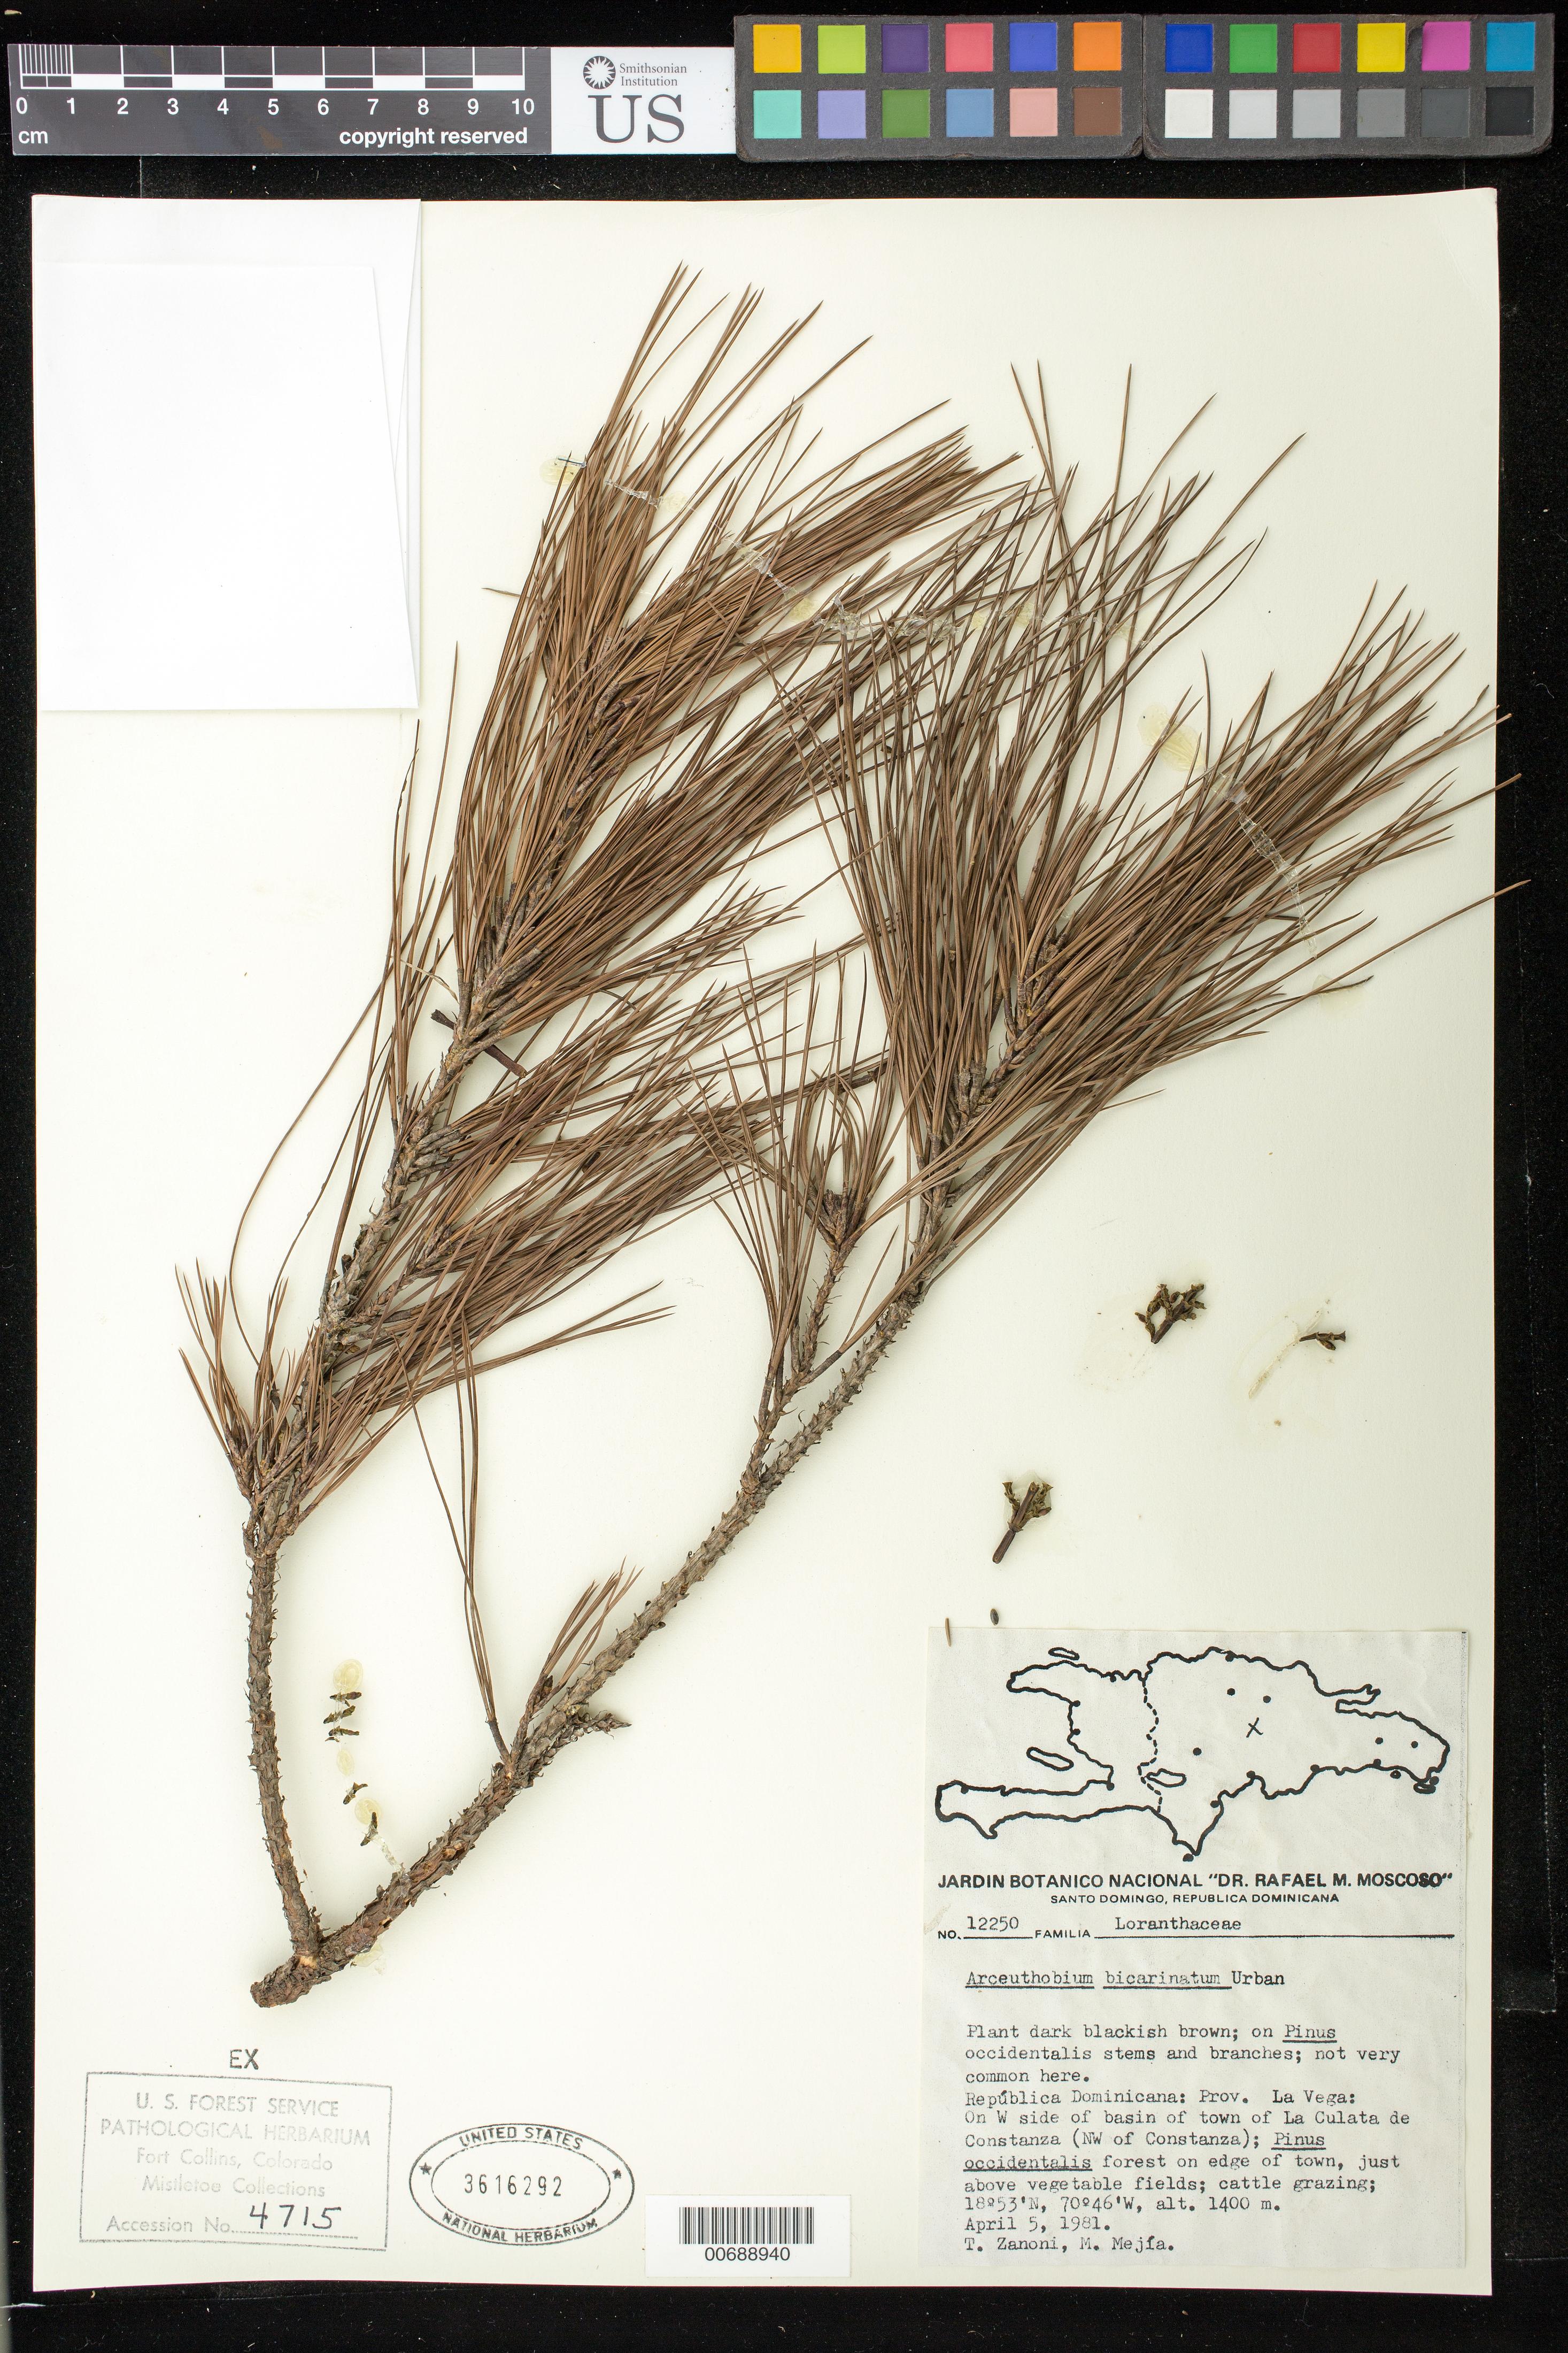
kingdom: Plantae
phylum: Tracheophyta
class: Magnoliopsida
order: Santalales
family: Viscaceae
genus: Arceuthobium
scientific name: Arceuthobium bicarinatum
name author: Urb.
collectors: T. A. Zanoni & M. Mejia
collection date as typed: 5 Apr 1981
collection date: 1981-04-05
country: Dominican Republic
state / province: La Vega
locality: On W side of basin of town of La Culata de Constanza (NW of Constanza).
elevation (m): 1400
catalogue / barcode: US 3616292-2